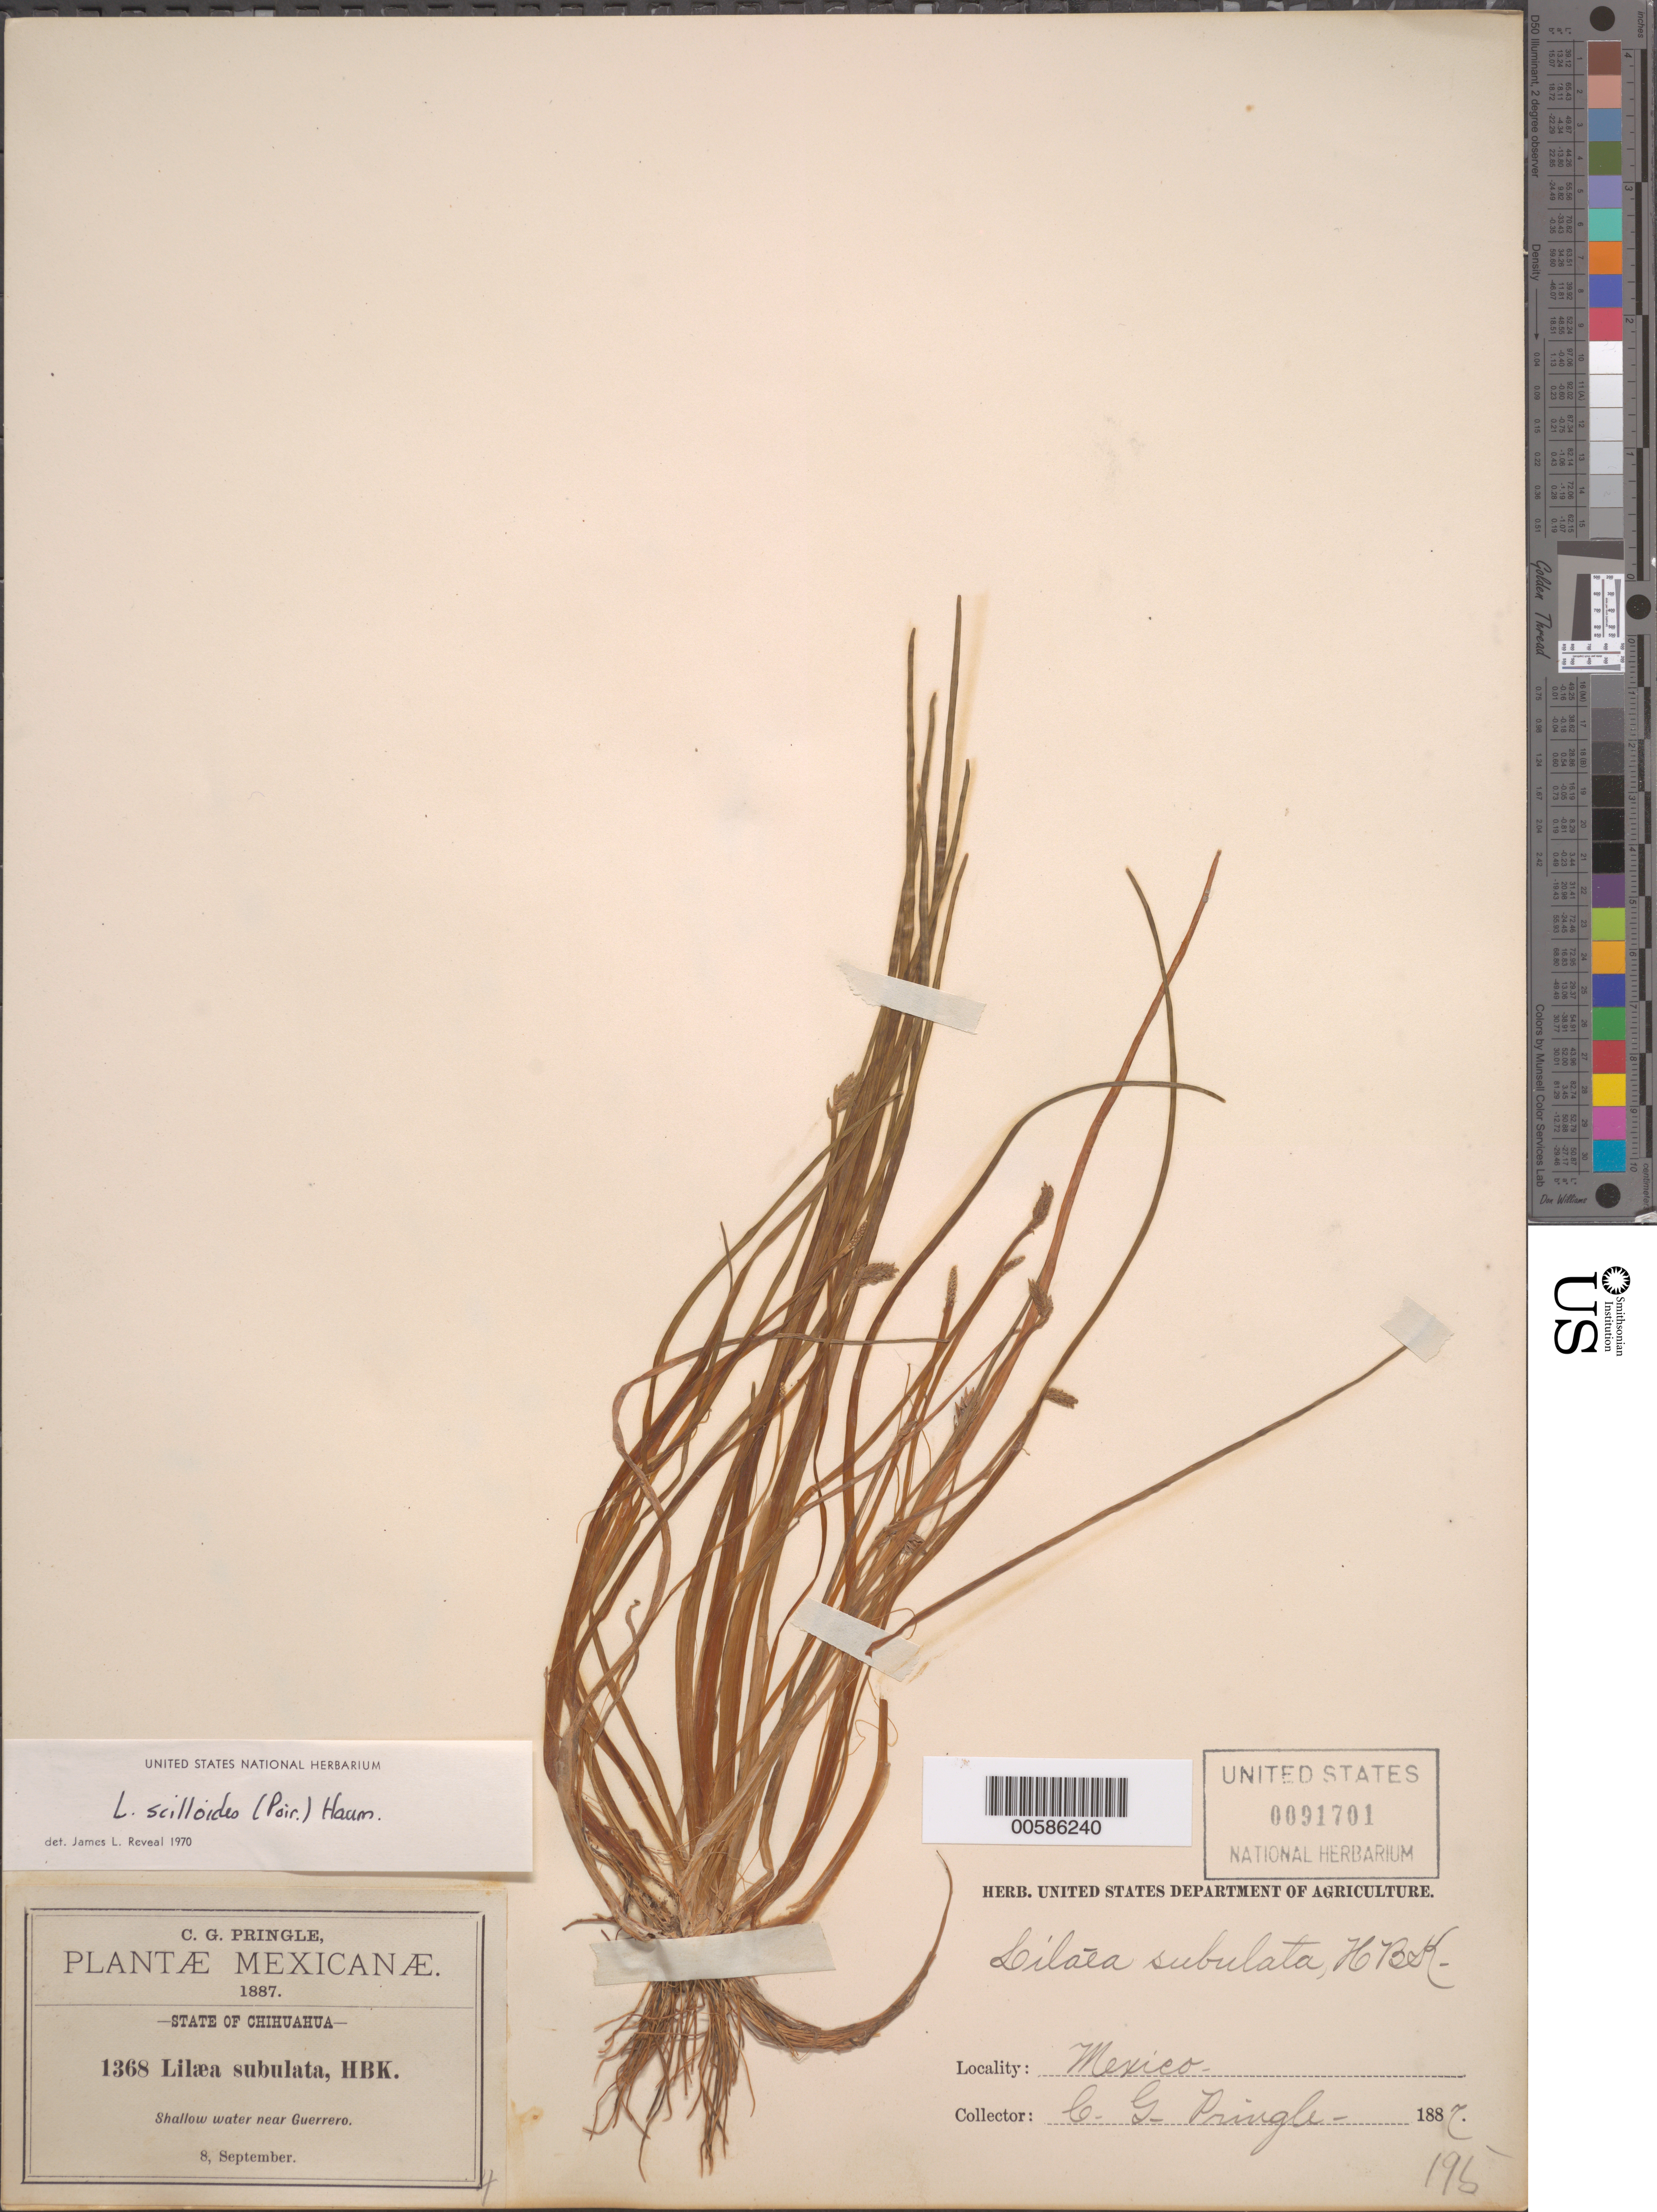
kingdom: Plantae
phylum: Tracheophyta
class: Liliopsida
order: Alismatales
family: Juncaginaceae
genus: Triglochin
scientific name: Triglochin scilloides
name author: (Poir.) Mering & Kadereit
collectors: C. G. Pringle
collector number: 1368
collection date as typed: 08 Sep 1887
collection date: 1887-09-08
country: Mexico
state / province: Chihuahua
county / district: Guerrero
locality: Guerrero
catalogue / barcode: US 91701